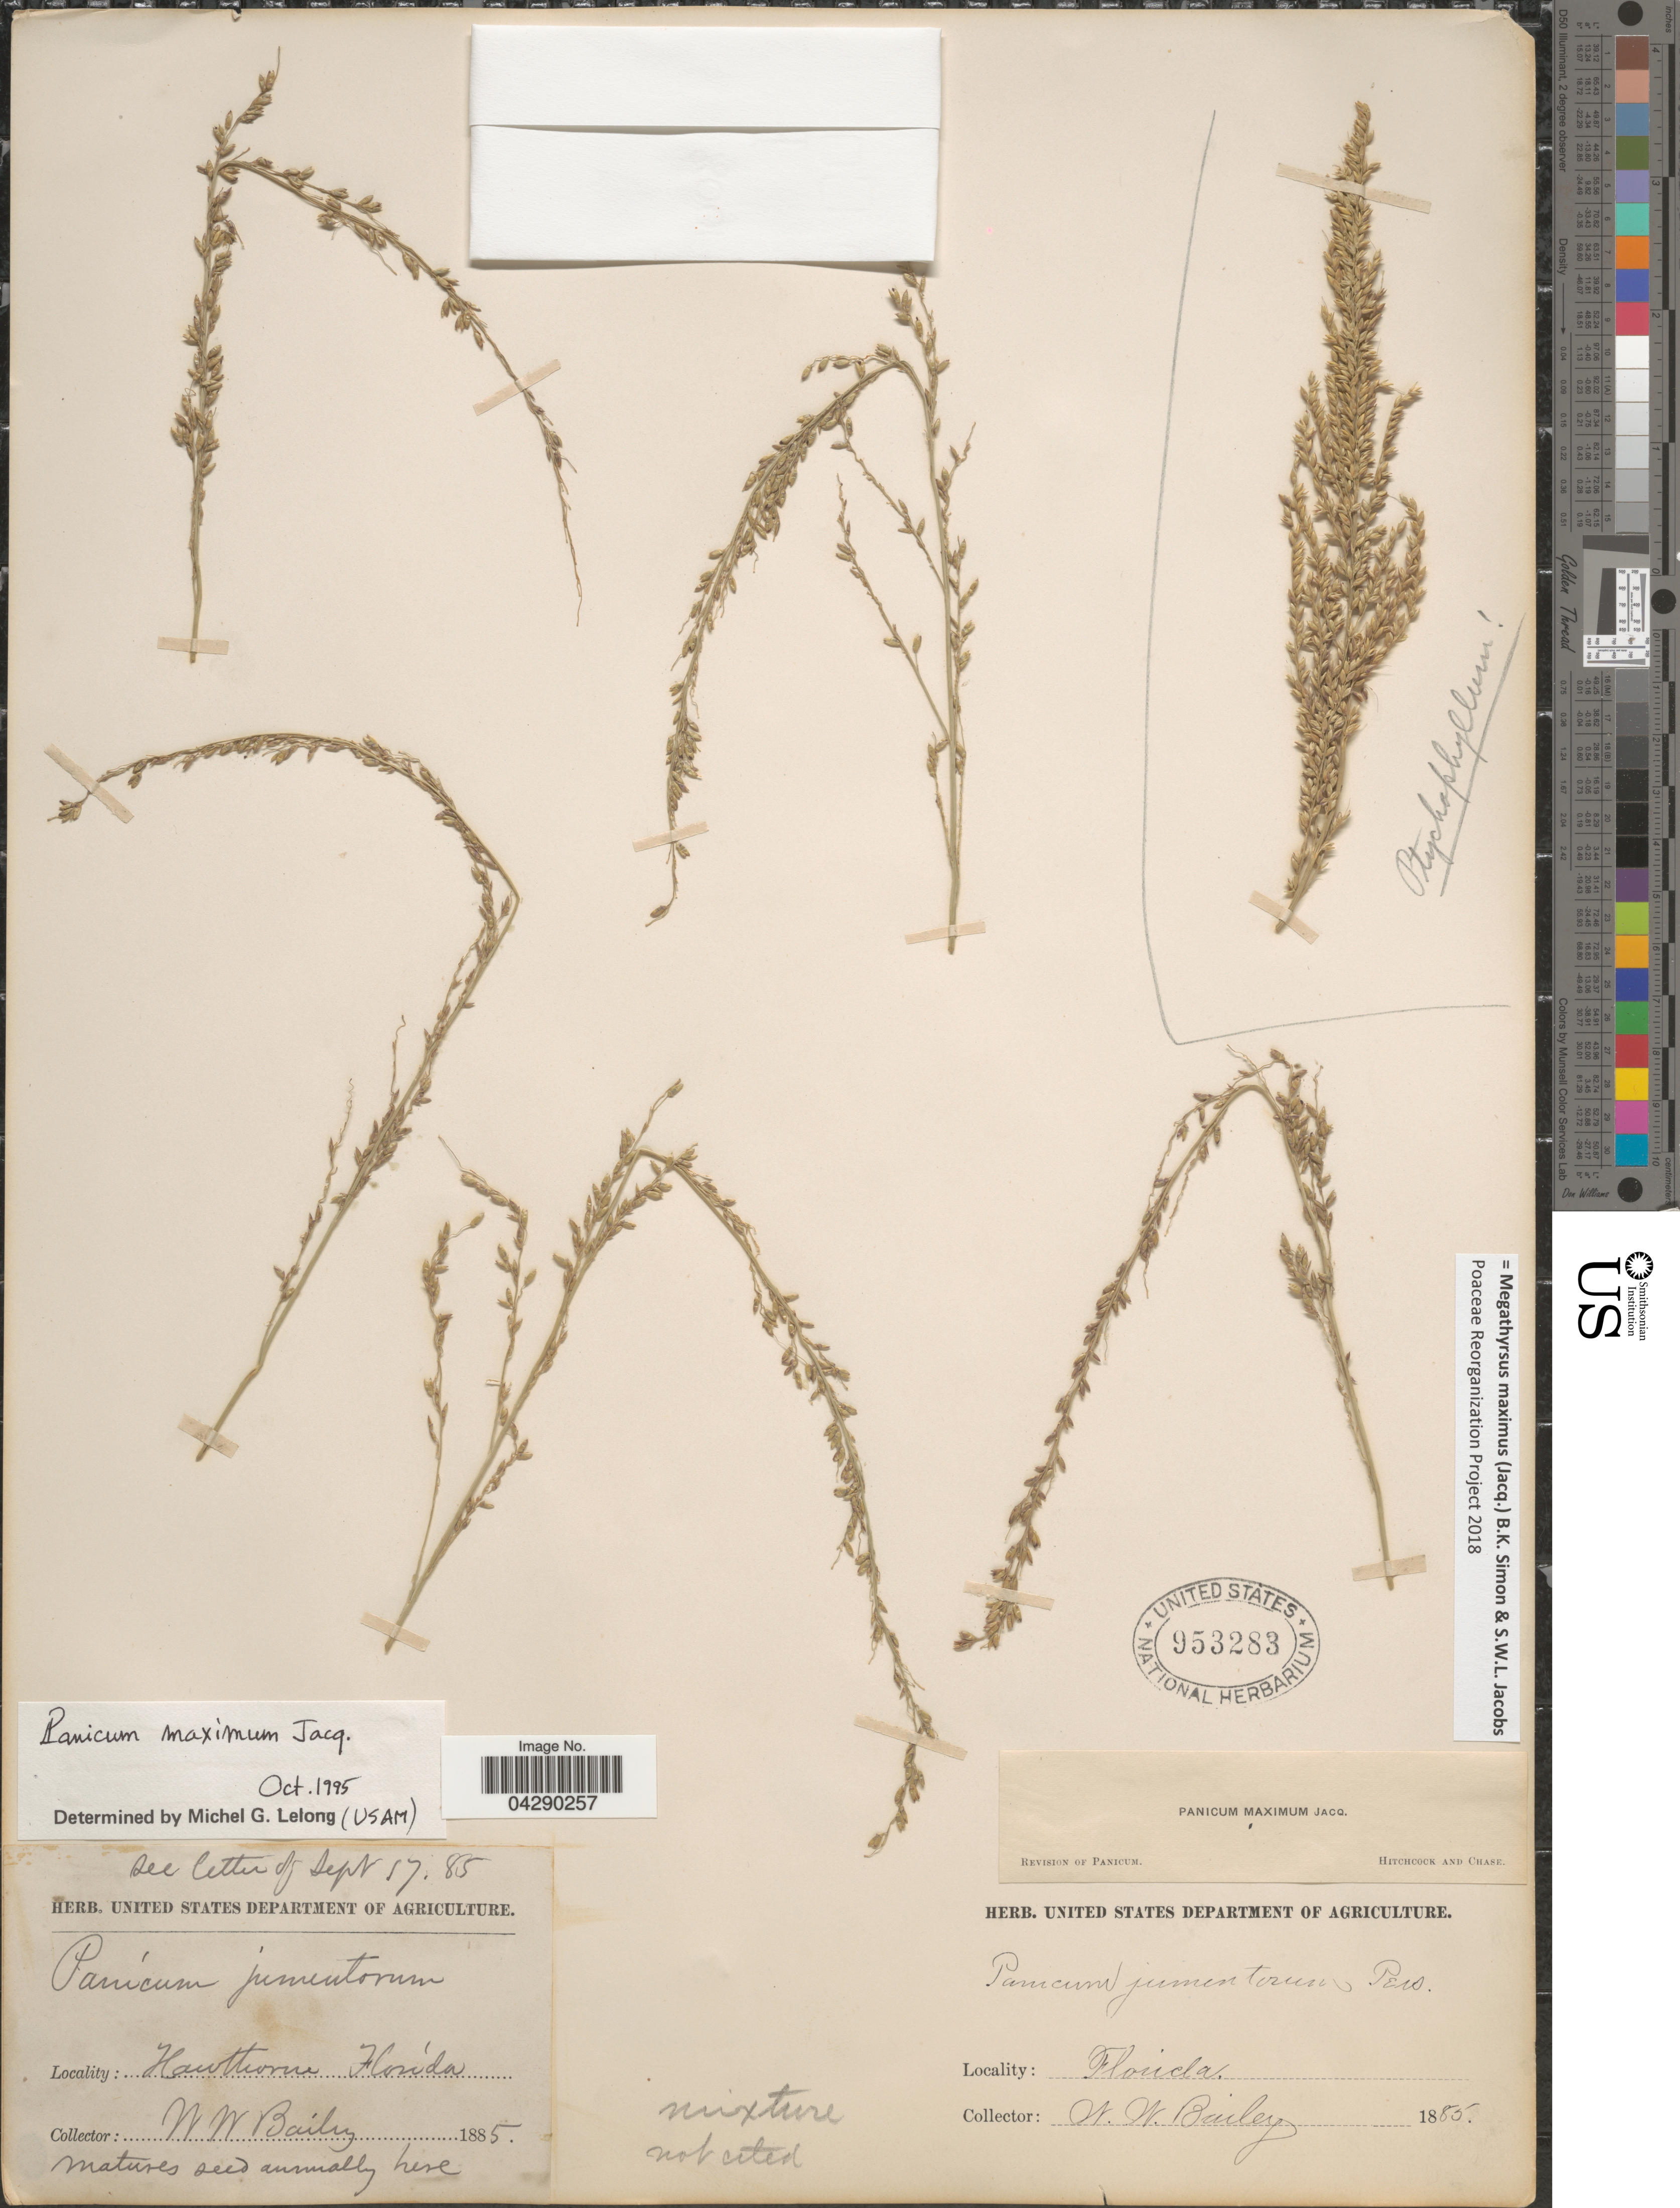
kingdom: Plantae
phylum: Tracheophyta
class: Liliopsida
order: Poales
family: Poaceae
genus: Megathyrsus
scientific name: Megathyrsus maximus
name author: (Jacq.) B.K. Simon & S.W.L. Jacobs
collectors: W. W. Bailey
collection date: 1885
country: United States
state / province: Florida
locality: Hawthorne.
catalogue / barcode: US 953283